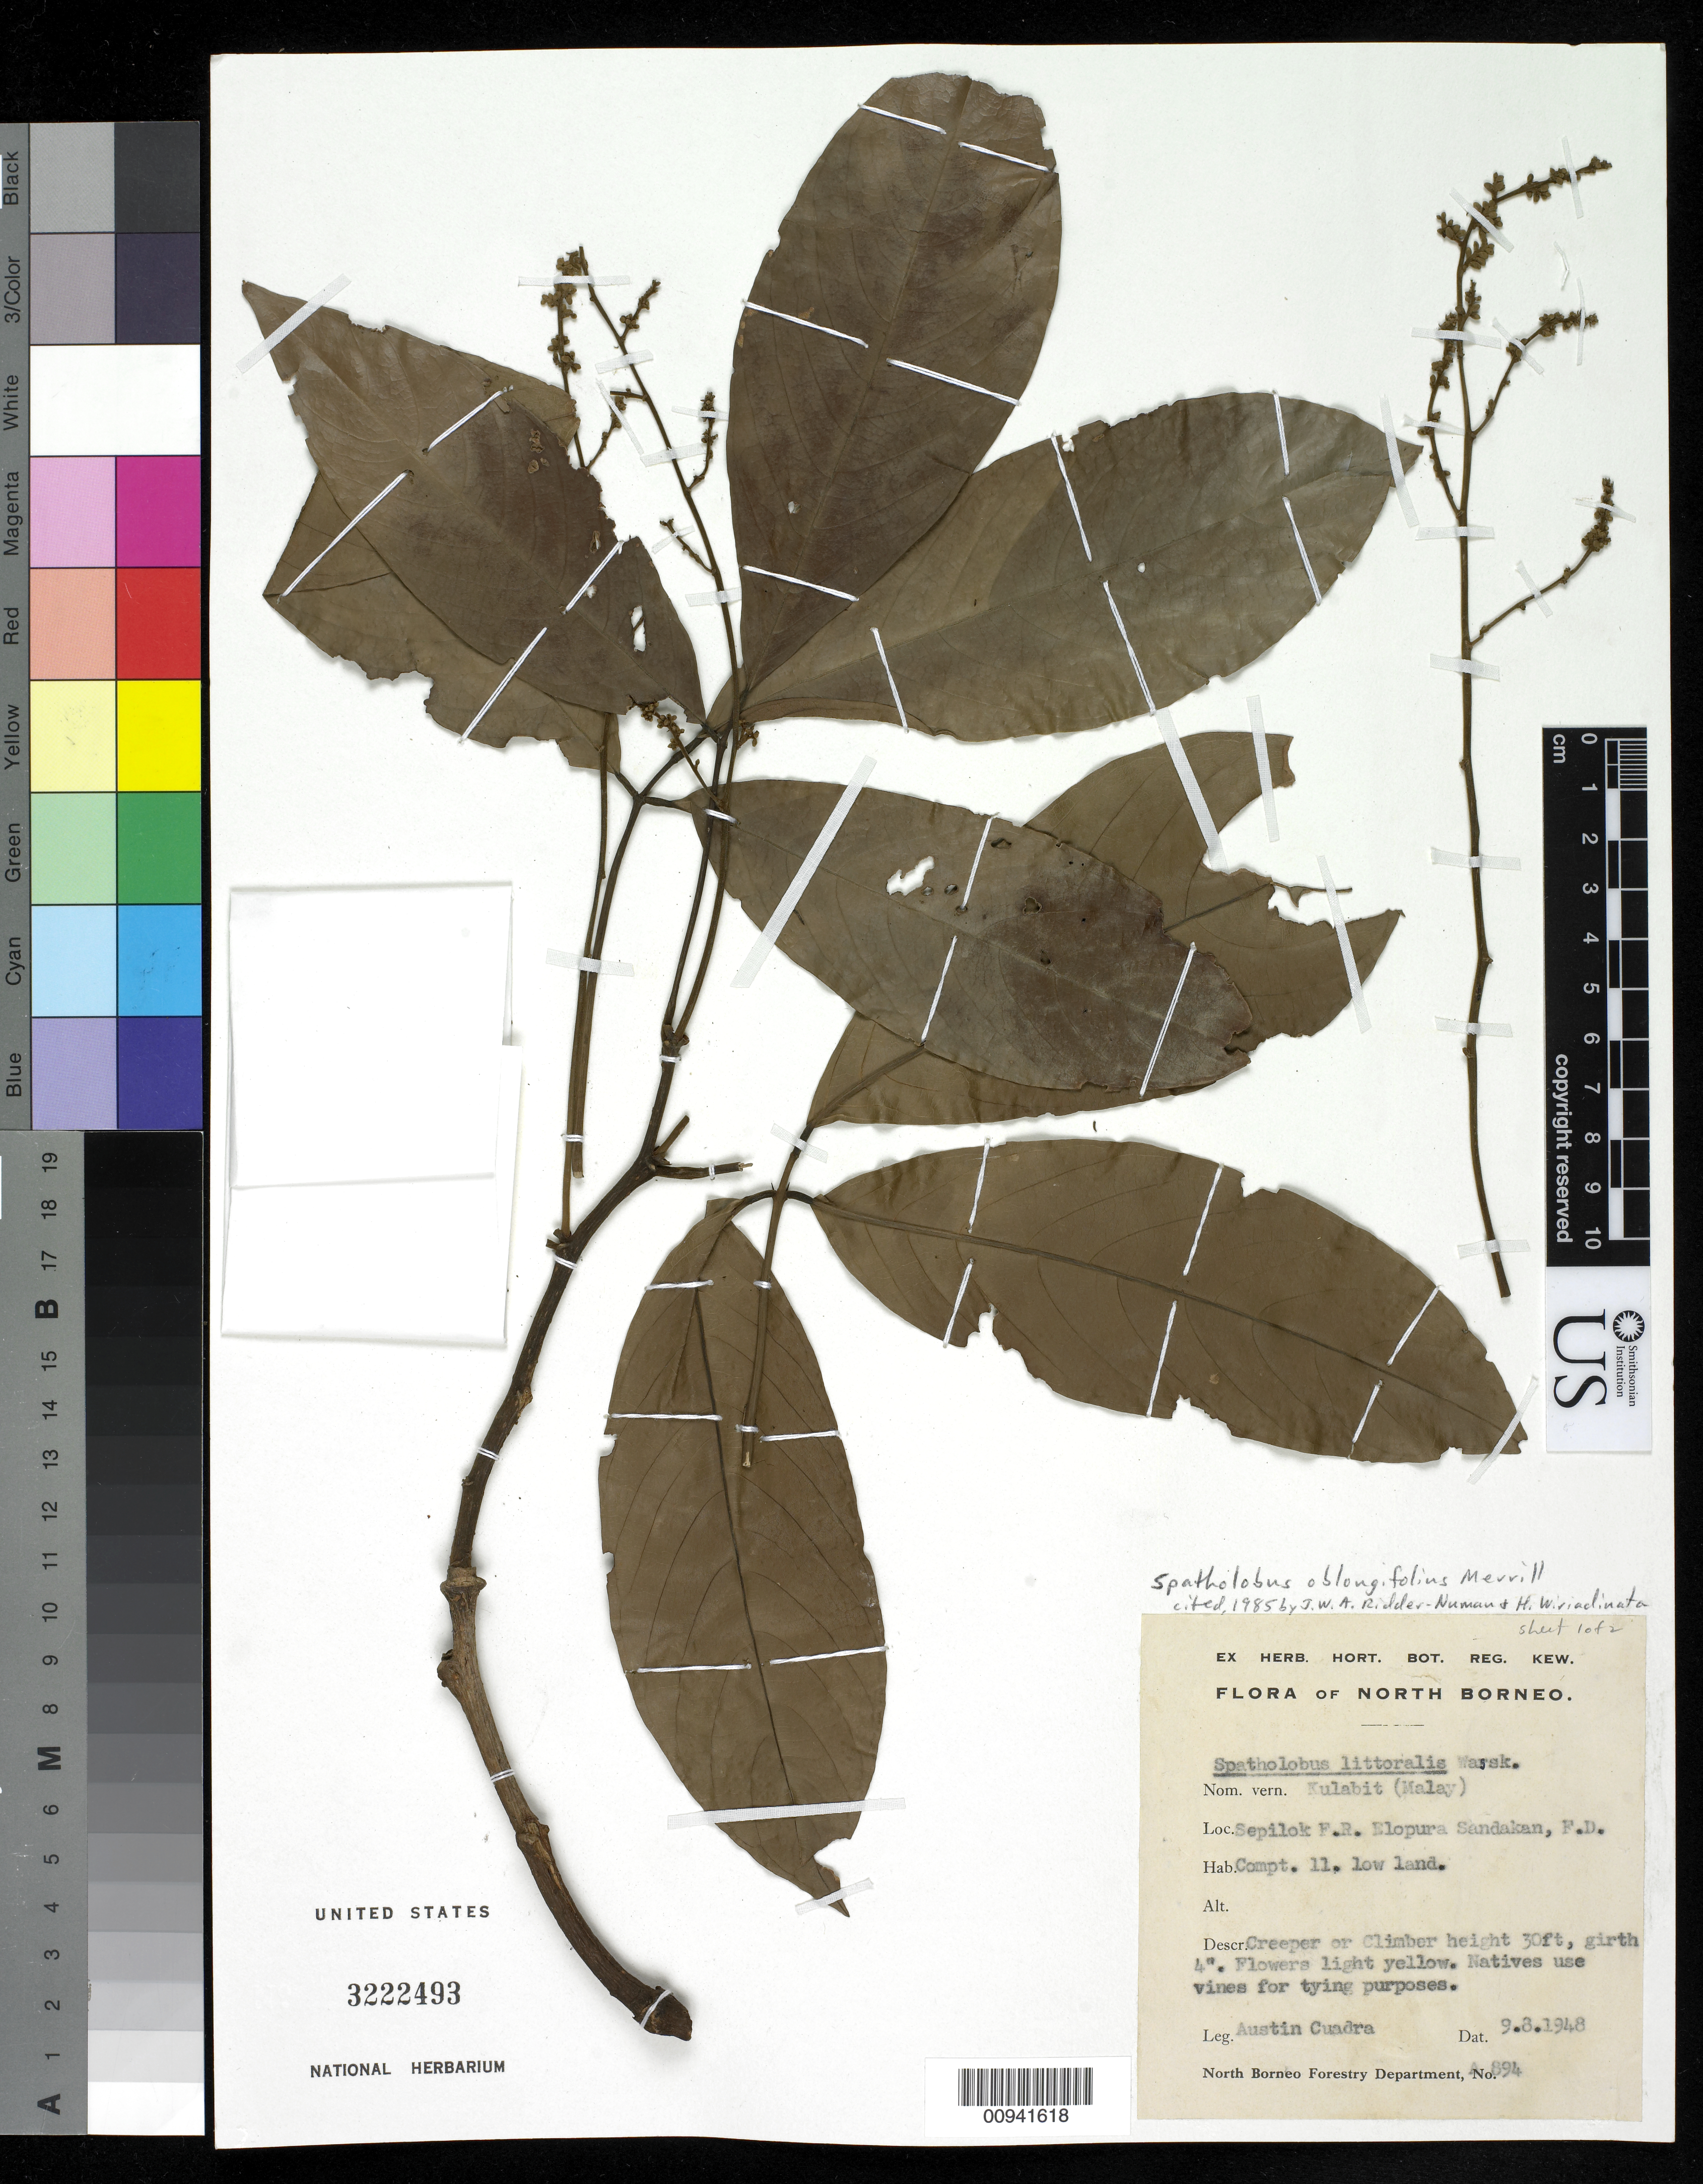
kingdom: Plantae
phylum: Tracheophyta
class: Magnoliopsida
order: Fabales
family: Fabaceae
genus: Spatholobus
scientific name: Spatholobus oblongifolius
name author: Merr.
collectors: A. Cuadra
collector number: A 894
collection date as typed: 09 Aug 1948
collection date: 1948-08-09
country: Malaysia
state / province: North Borneo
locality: Sepilok F.R. Elopura Sandakan, F.D.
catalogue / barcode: US 3222493